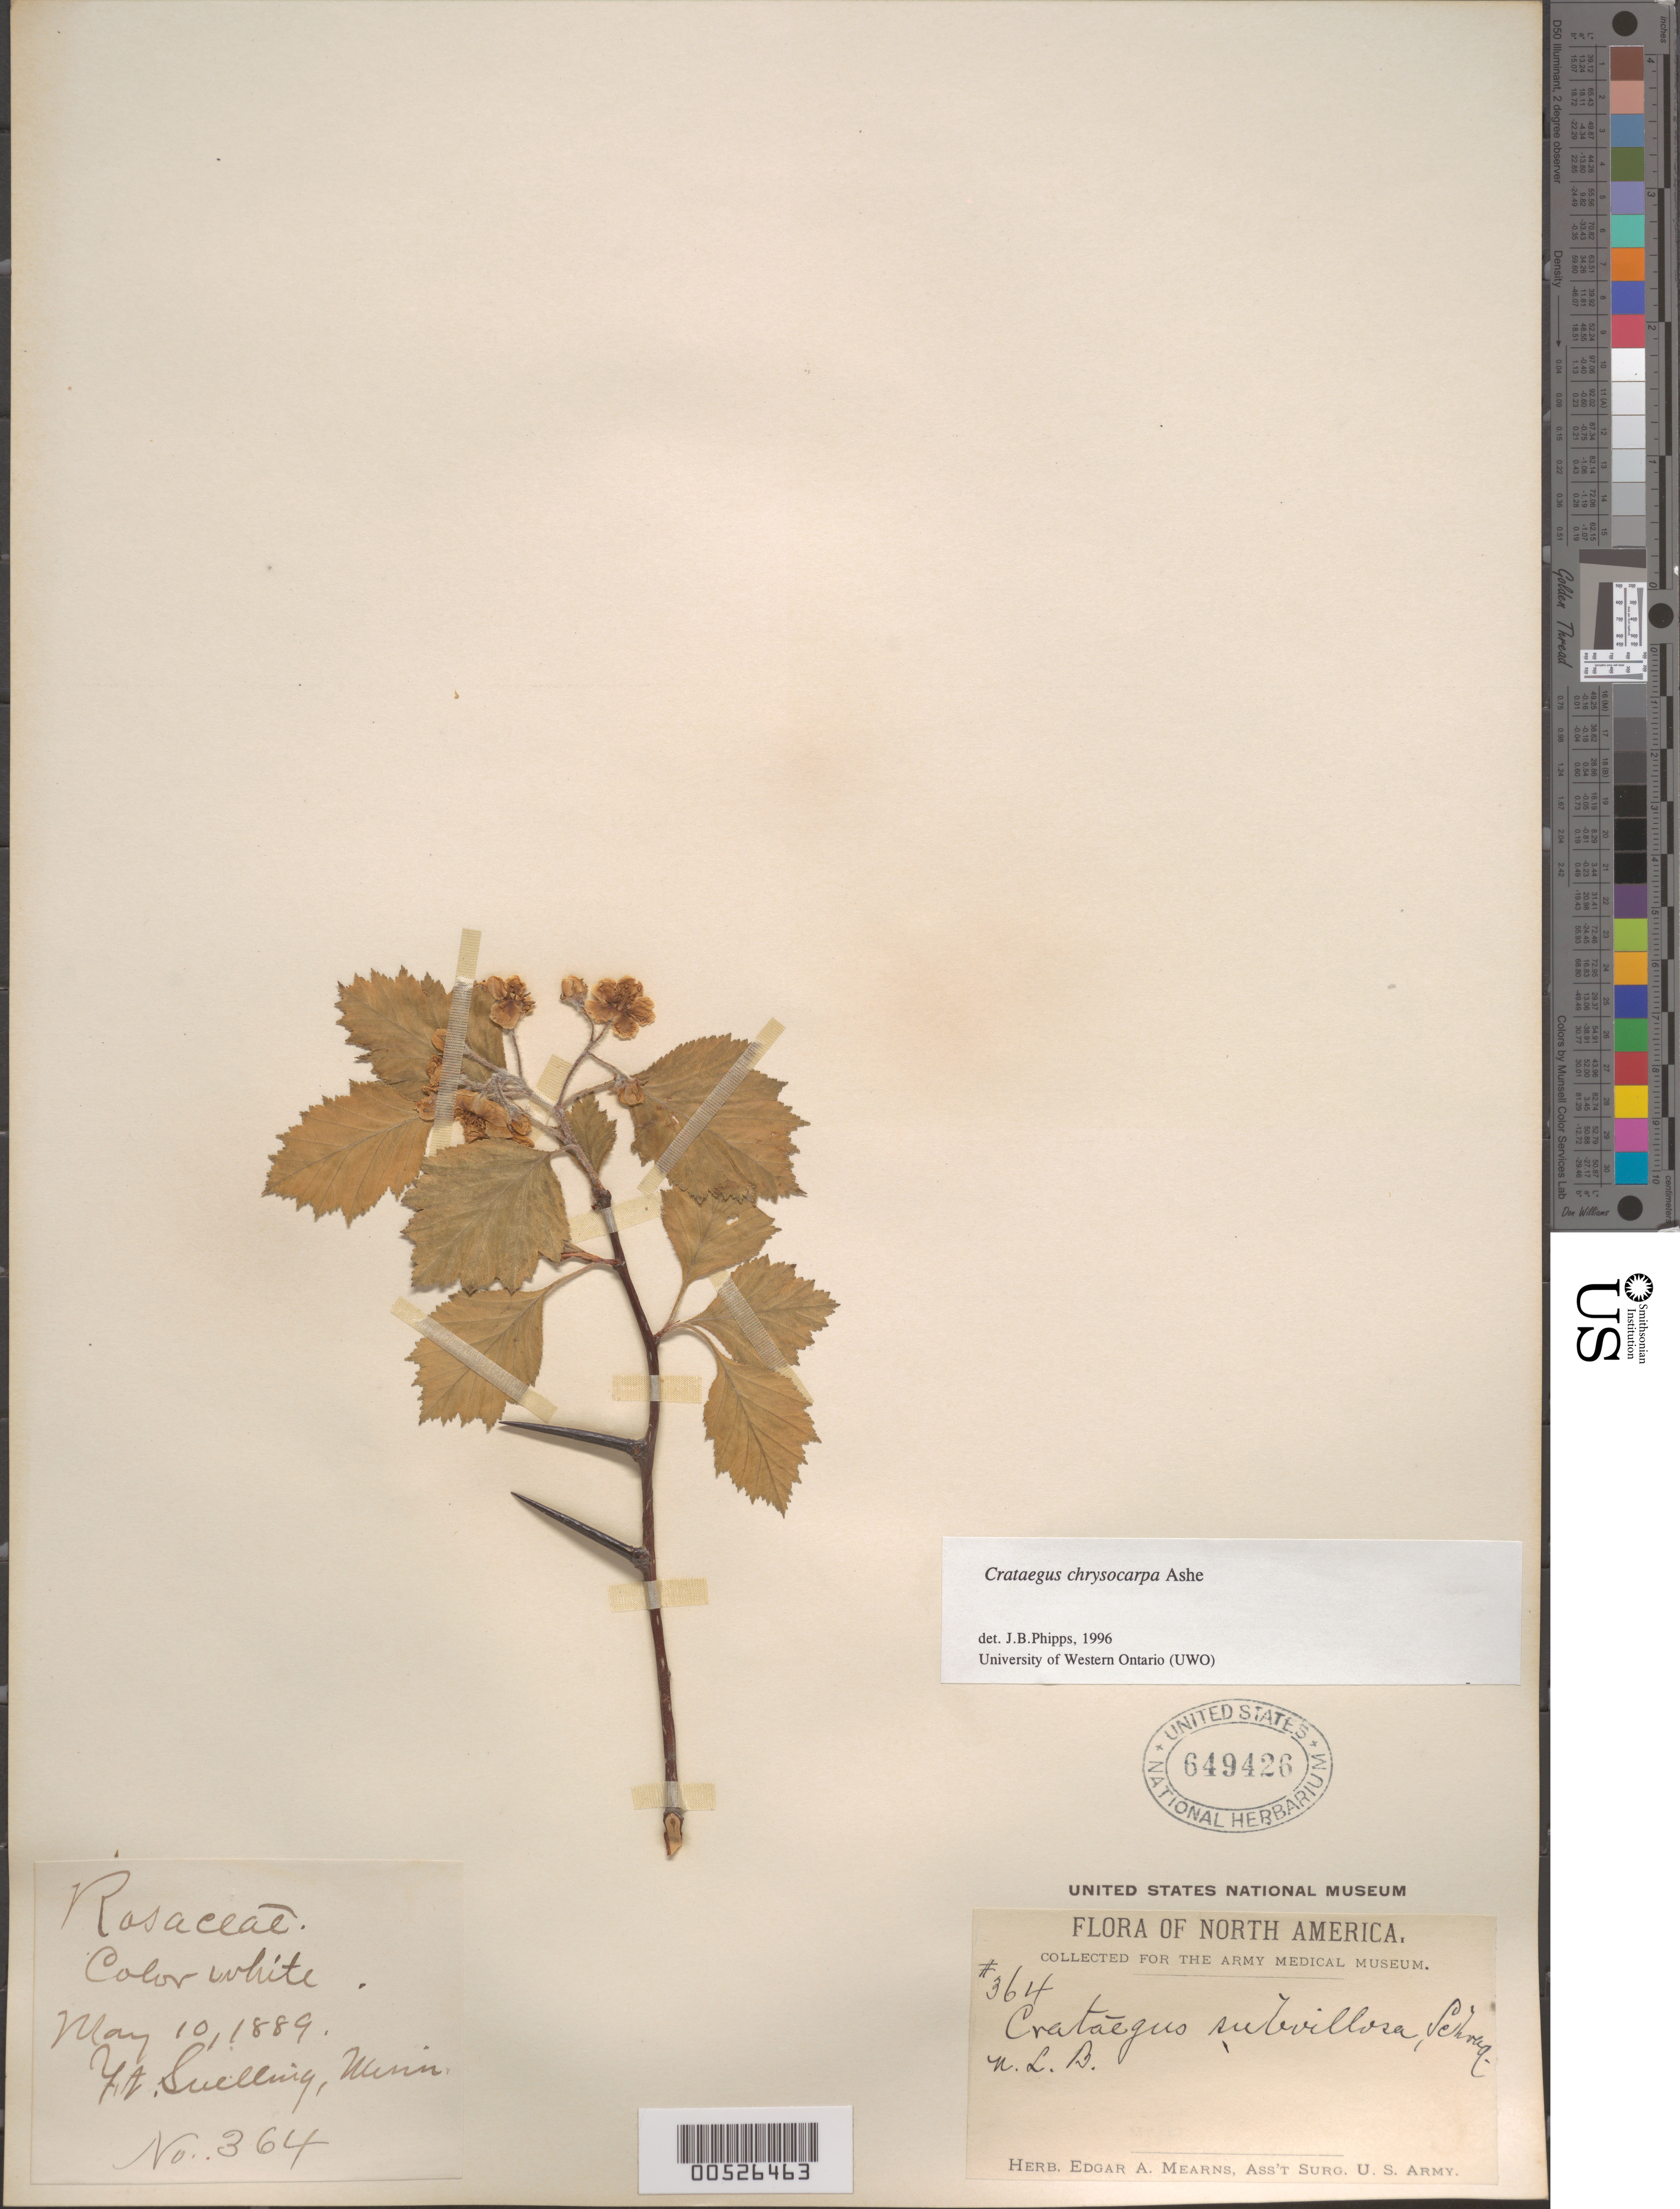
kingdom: Plantae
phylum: Tracheophyta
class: Magnoliopsida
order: Rosales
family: Rosaceae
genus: Crataegus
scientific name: Crataegus chrysocarpa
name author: Ashe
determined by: Phipps, James B., (UWO), University of Western Ontario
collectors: E. A. Mearns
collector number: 364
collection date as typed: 10 May 1889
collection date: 1889-05-10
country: United States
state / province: Minnesota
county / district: Hennepin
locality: Ft. Snelling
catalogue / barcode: US 649426